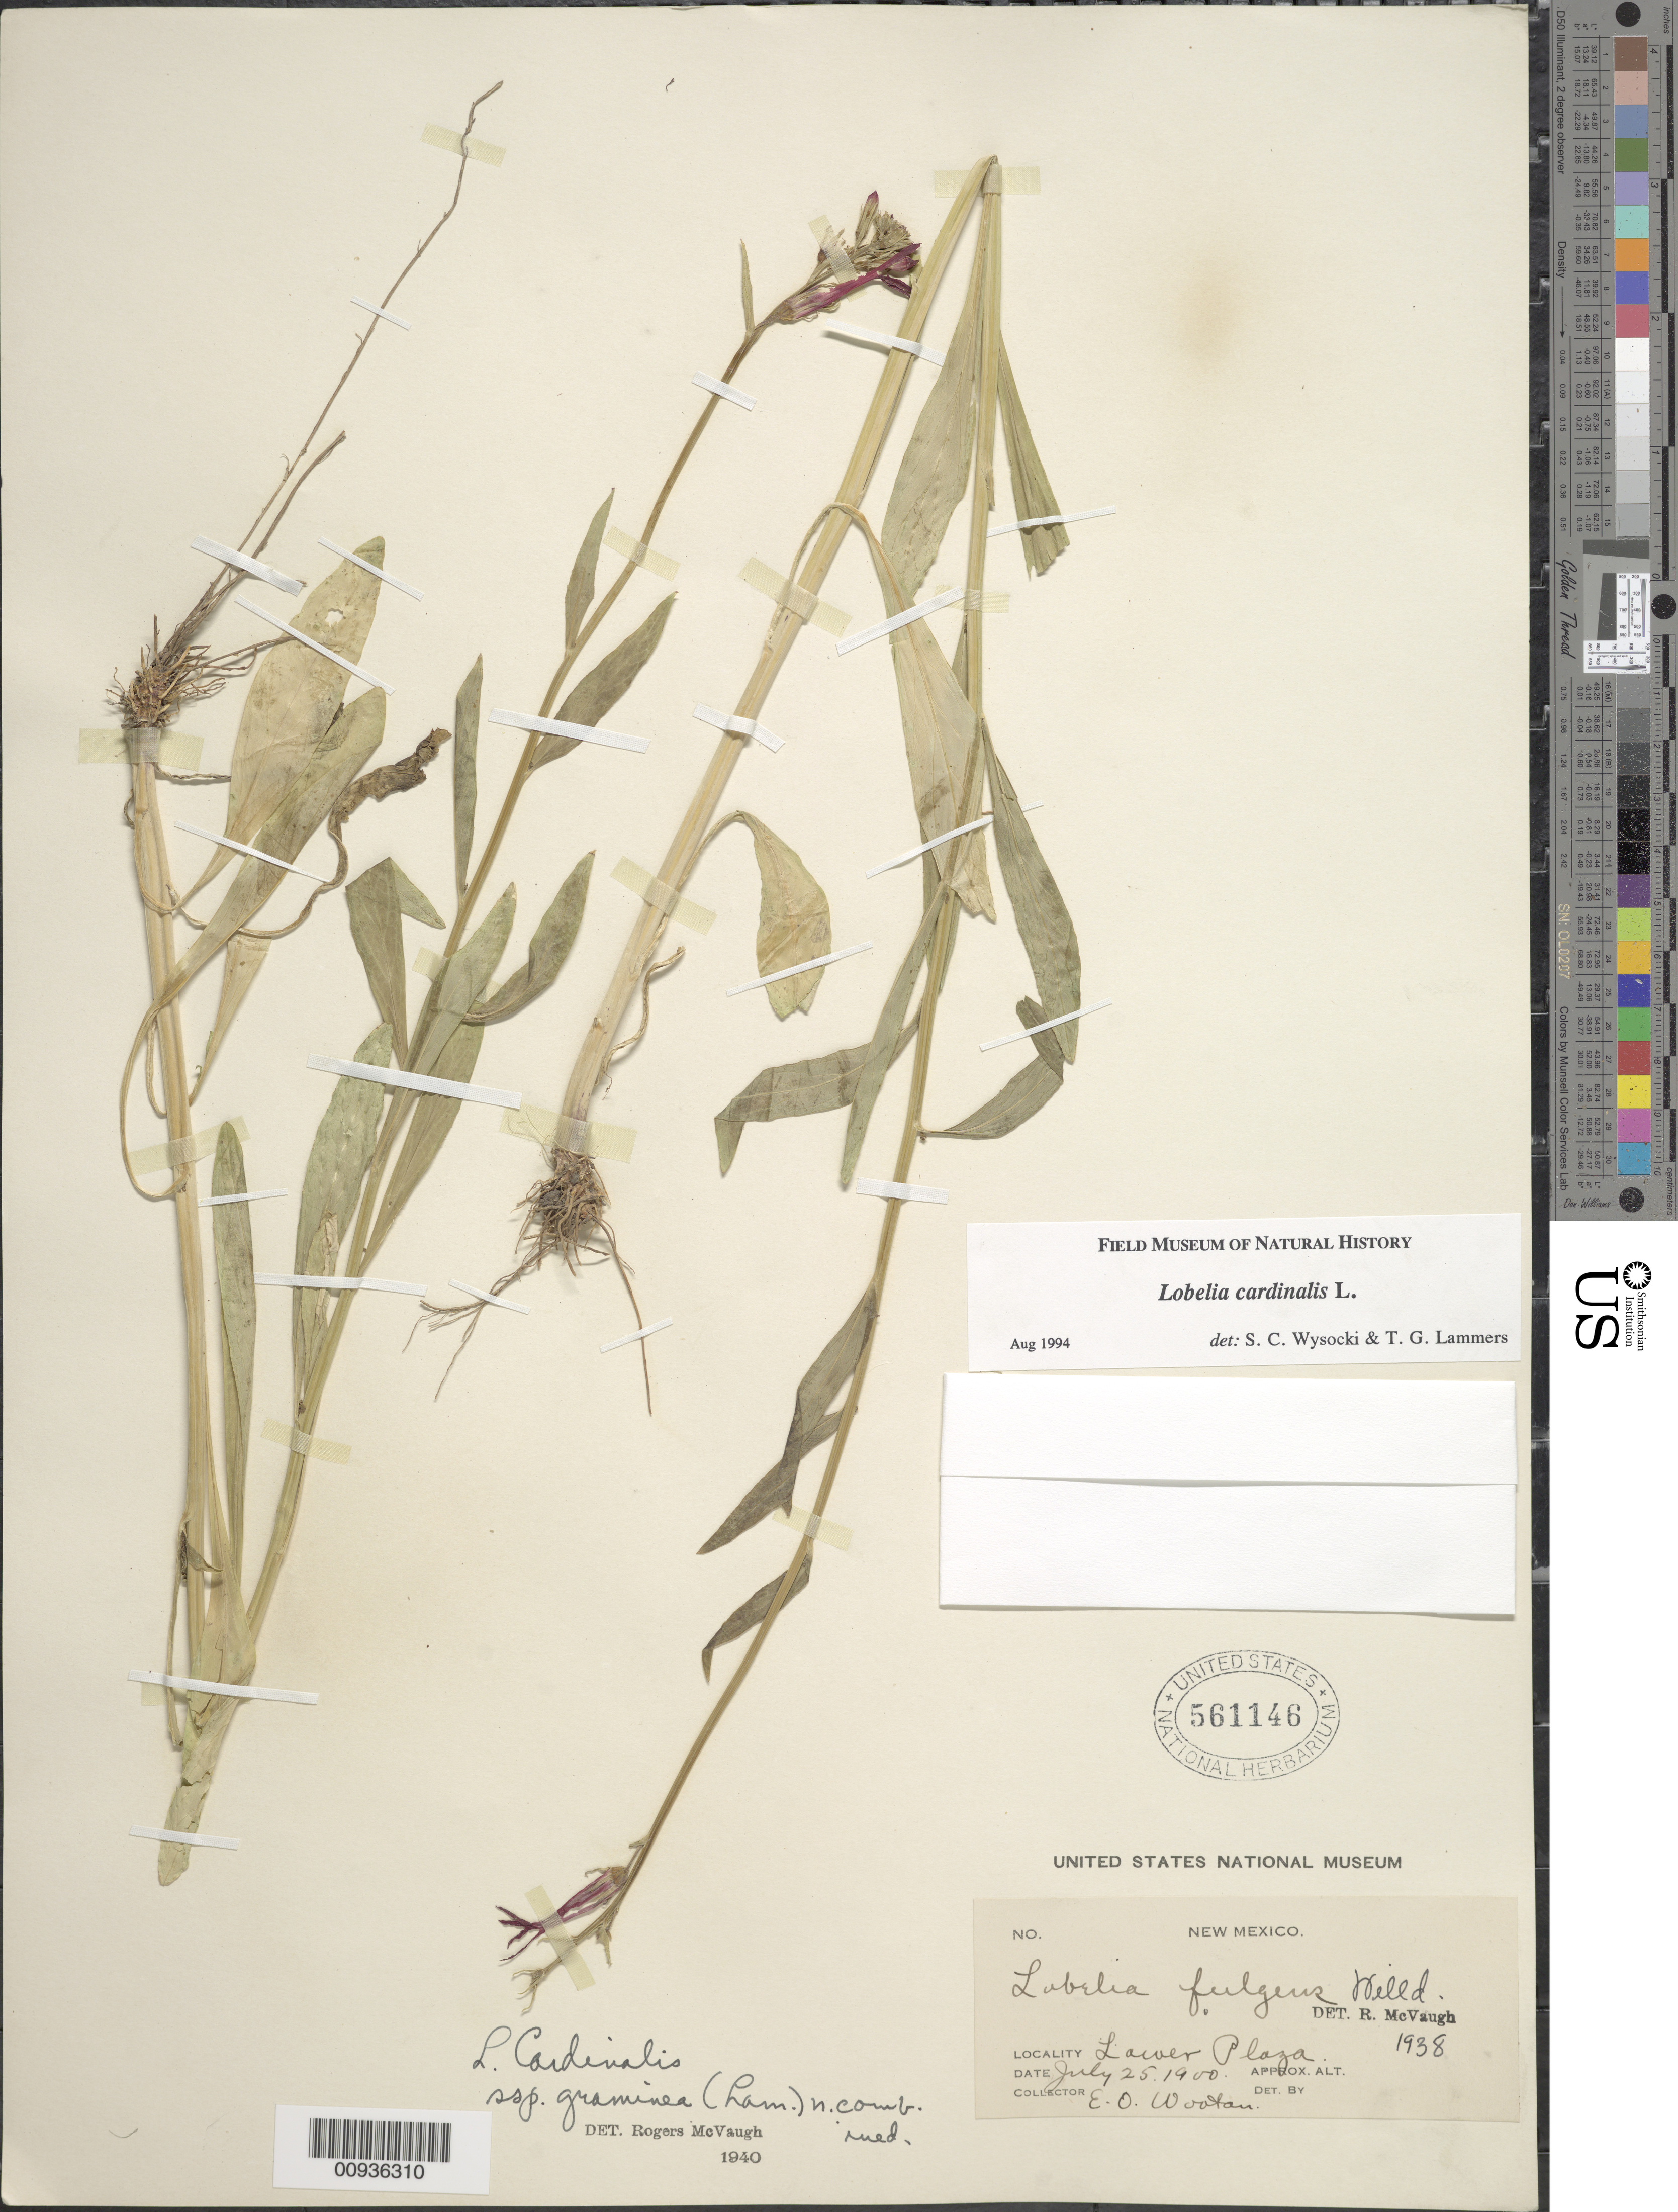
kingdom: Plantae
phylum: Tracheophyta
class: Magnoliopsida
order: Asterales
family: Campanulaceae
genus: Lobelia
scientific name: Lobelia cardinalis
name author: L.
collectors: E. O. Wooton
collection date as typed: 25 Jul 1900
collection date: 1900-07-25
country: United States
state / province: New Mexico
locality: Lower Plaza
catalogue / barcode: US 561146